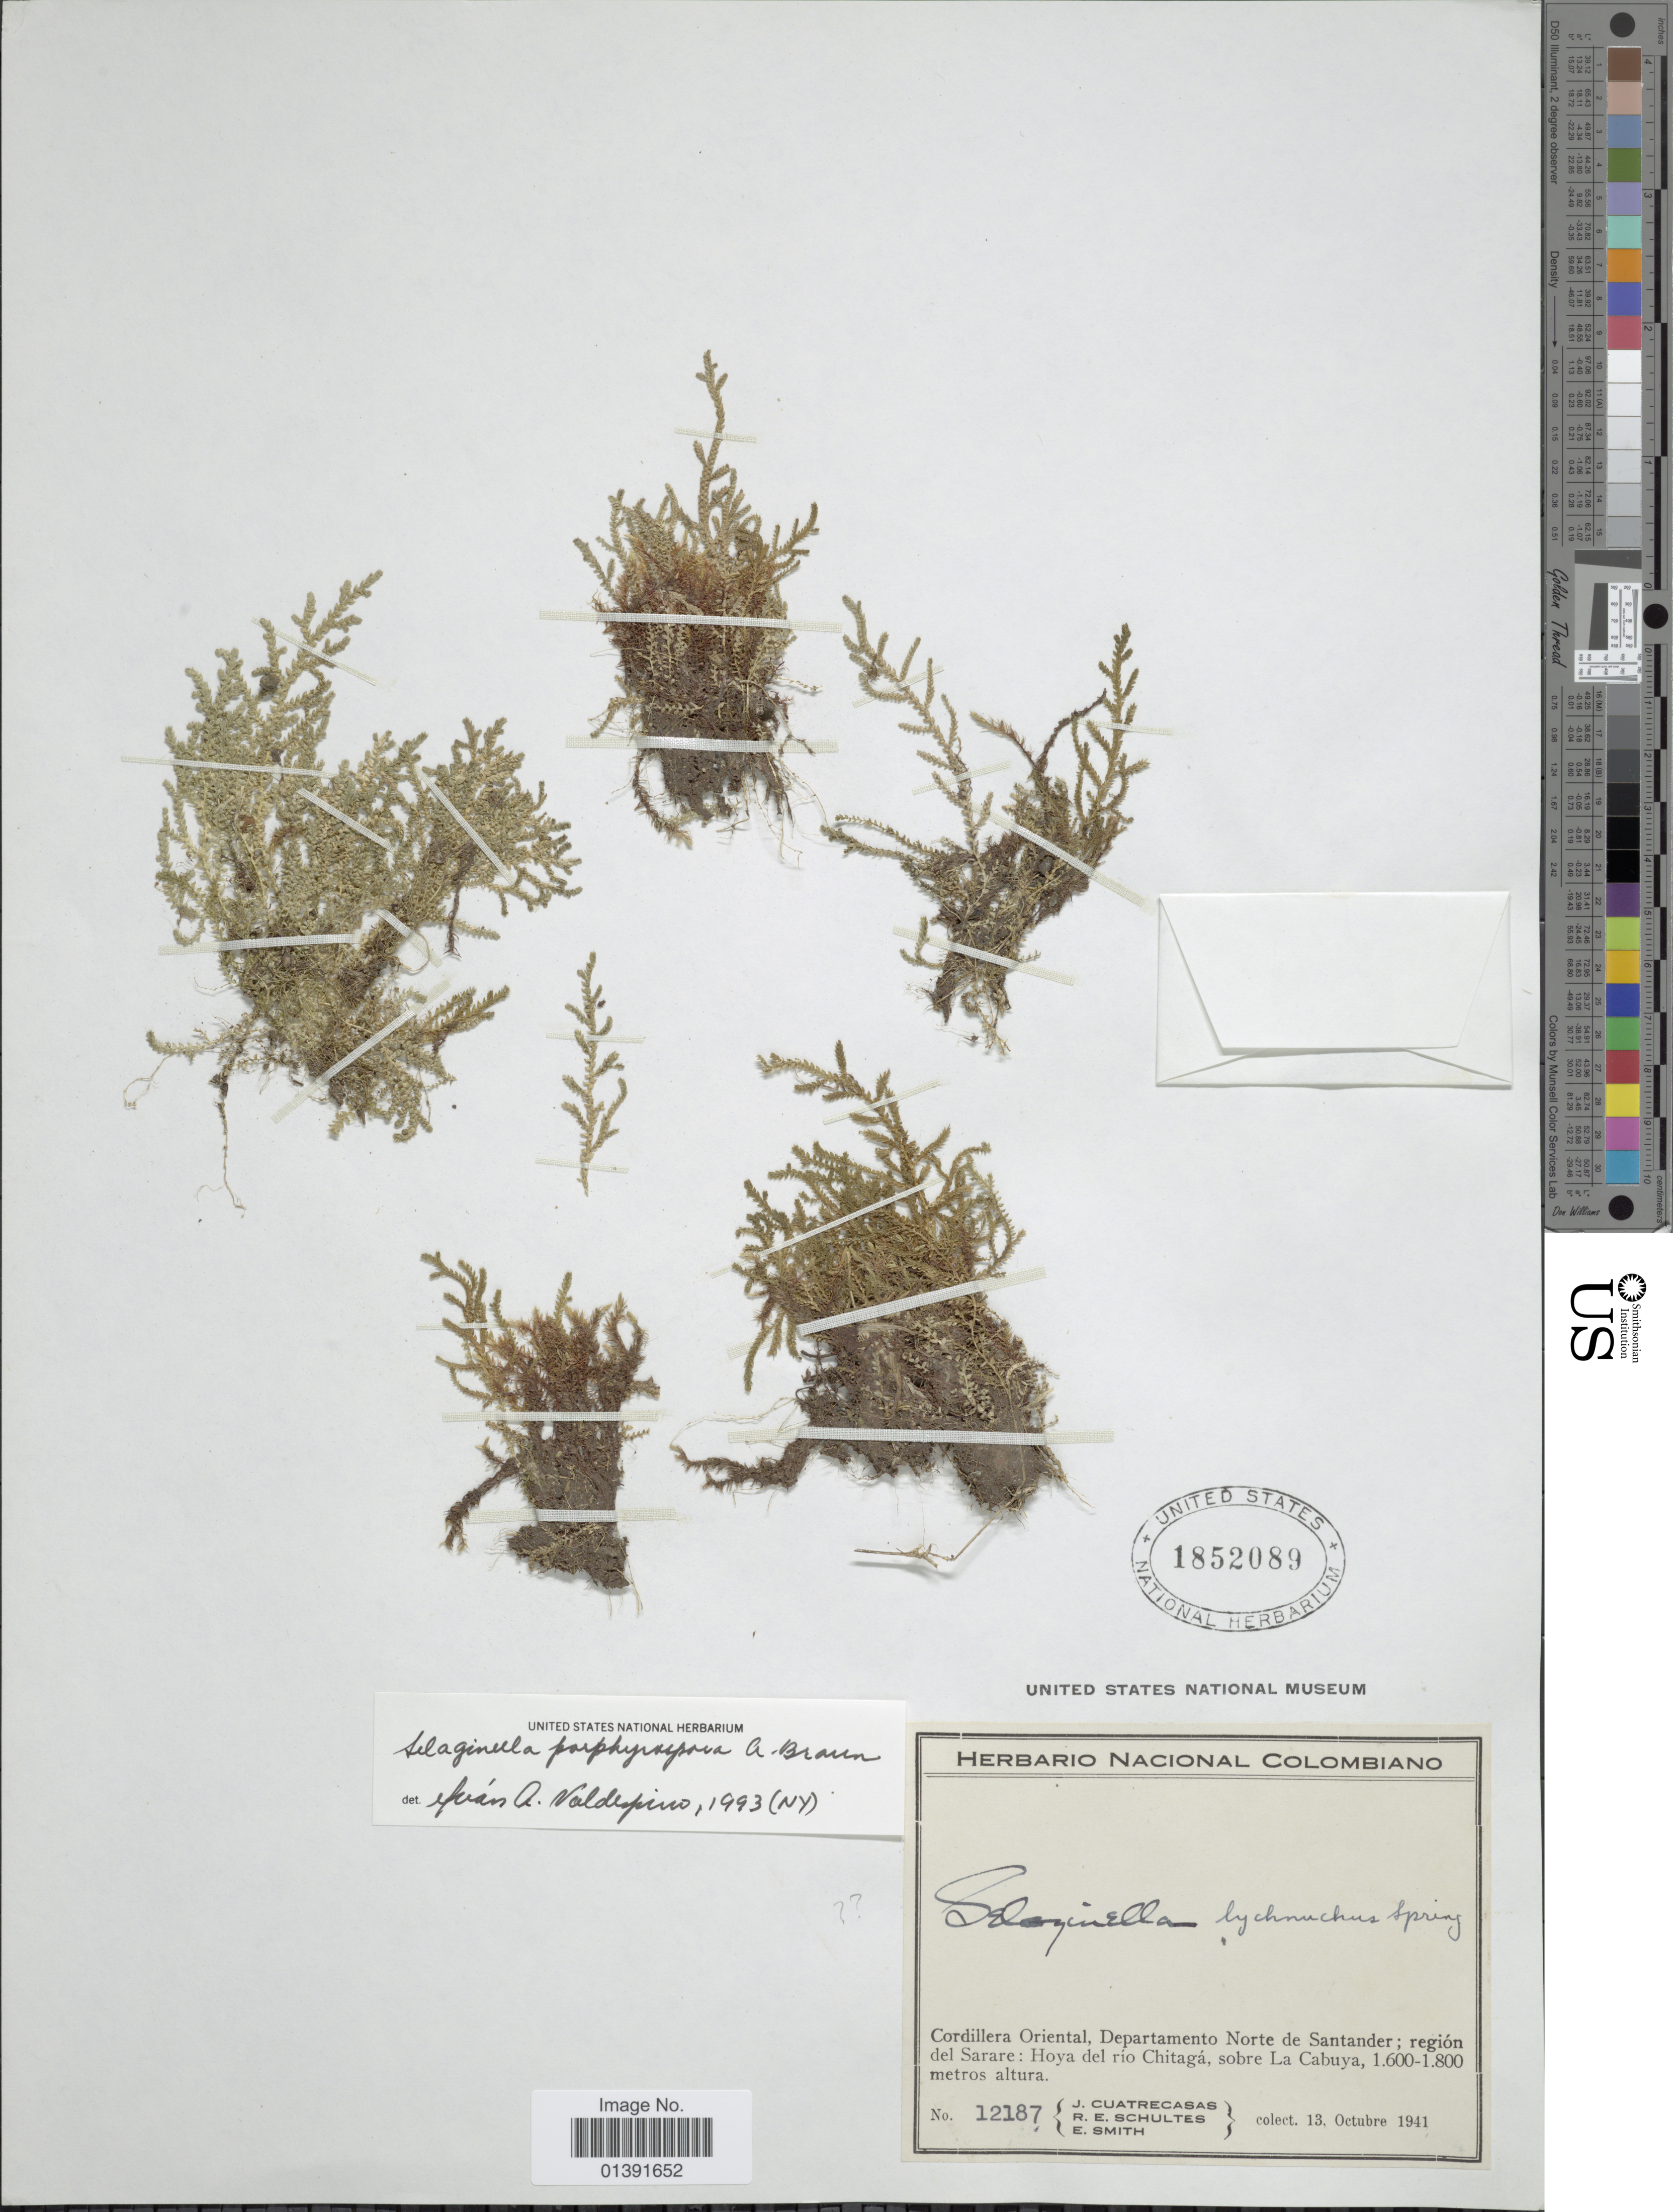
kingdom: Plantae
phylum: Tracheophyta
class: Lycopodiopsida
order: Selaginellales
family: Selaginellaceae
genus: Selaginella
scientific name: Selaginella porphyrospora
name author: A. Braun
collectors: J. Cuatrecasas, R. E. Schultes & C. E. Smith Jr.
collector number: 12187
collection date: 1941-10-13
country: Colombia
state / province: Norte de Santander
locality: Cordillera Oriental, region de Sarare: Hoya del rio Chitaga, sobre La Cabuya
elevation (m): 1600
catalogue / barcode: US 1852089